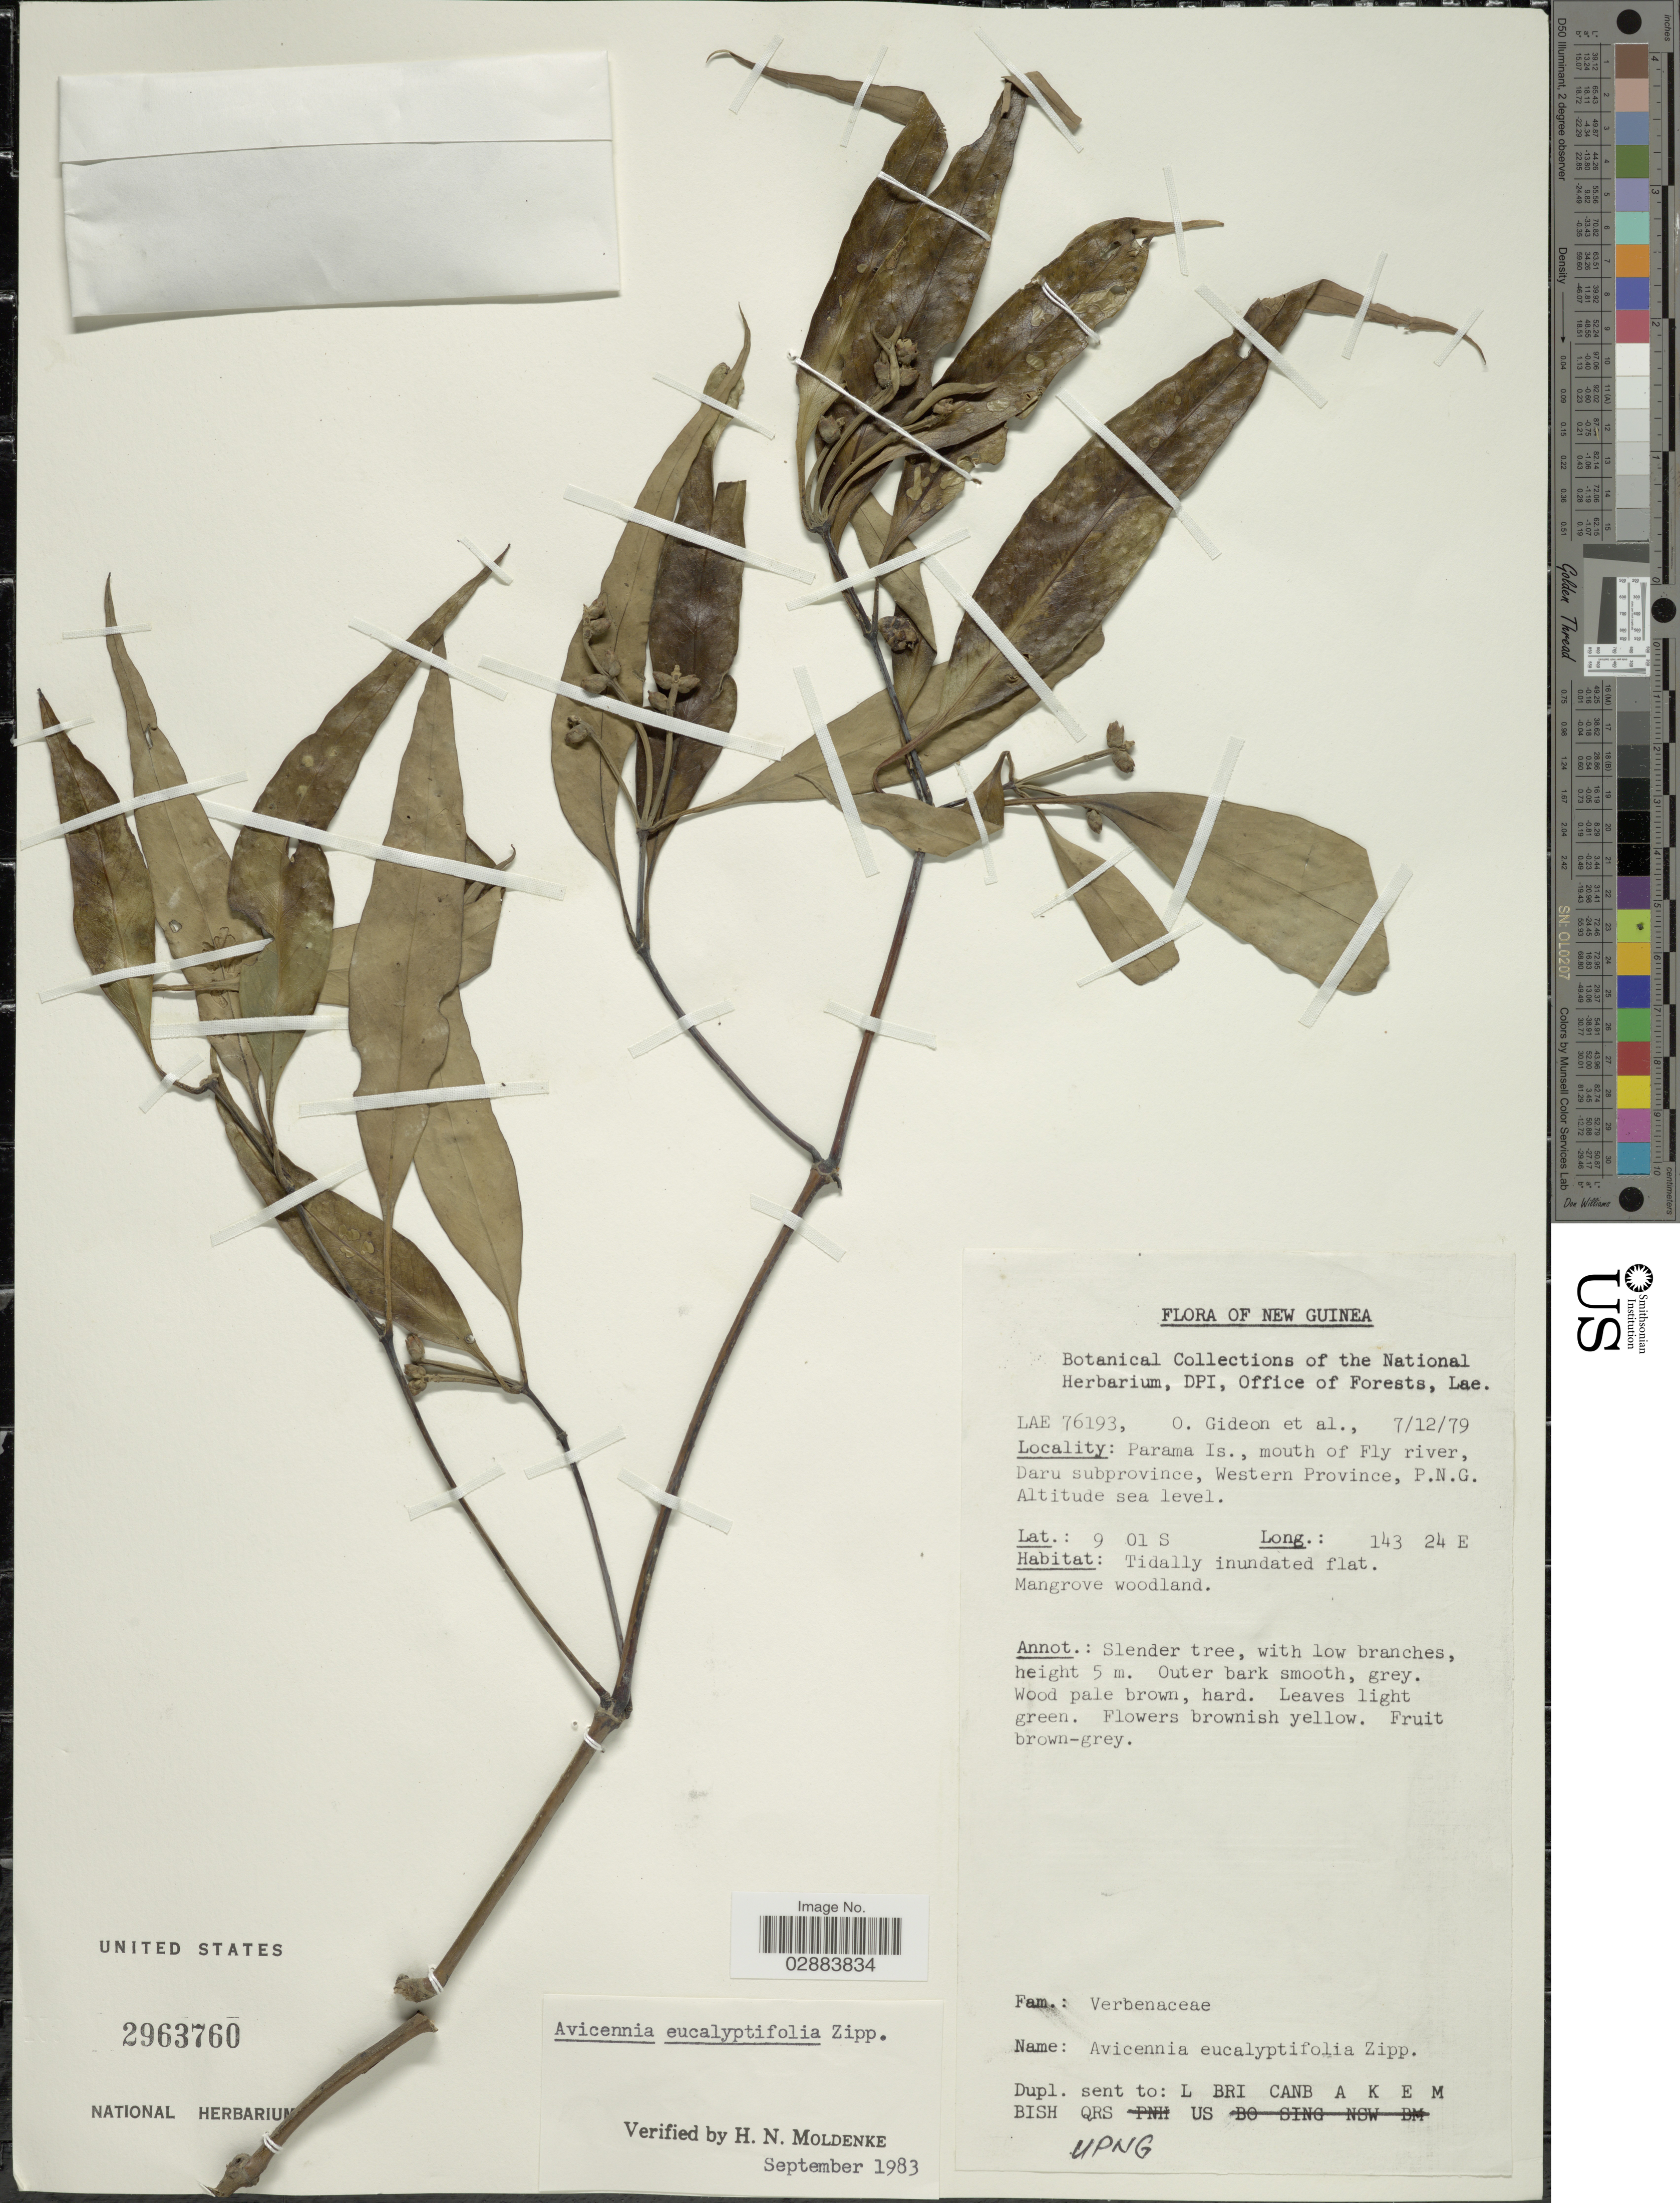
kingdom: Plantae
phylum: Tracheophyta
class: Magnoliopsida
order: Lamiales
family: Acanthaceae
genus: Avicennia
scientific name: Avicennia eucalyptifolia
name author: (Valeton) Zipp. ex Moldenke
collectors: O. Gideon & et al.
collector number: LAE 76193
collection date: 1979-12-07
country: Papua New Guinea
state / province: Manus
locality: Parama Is., mouth of Fly river, Daru subprovince, Western Province, P.N.G.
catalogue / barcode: US 2963760